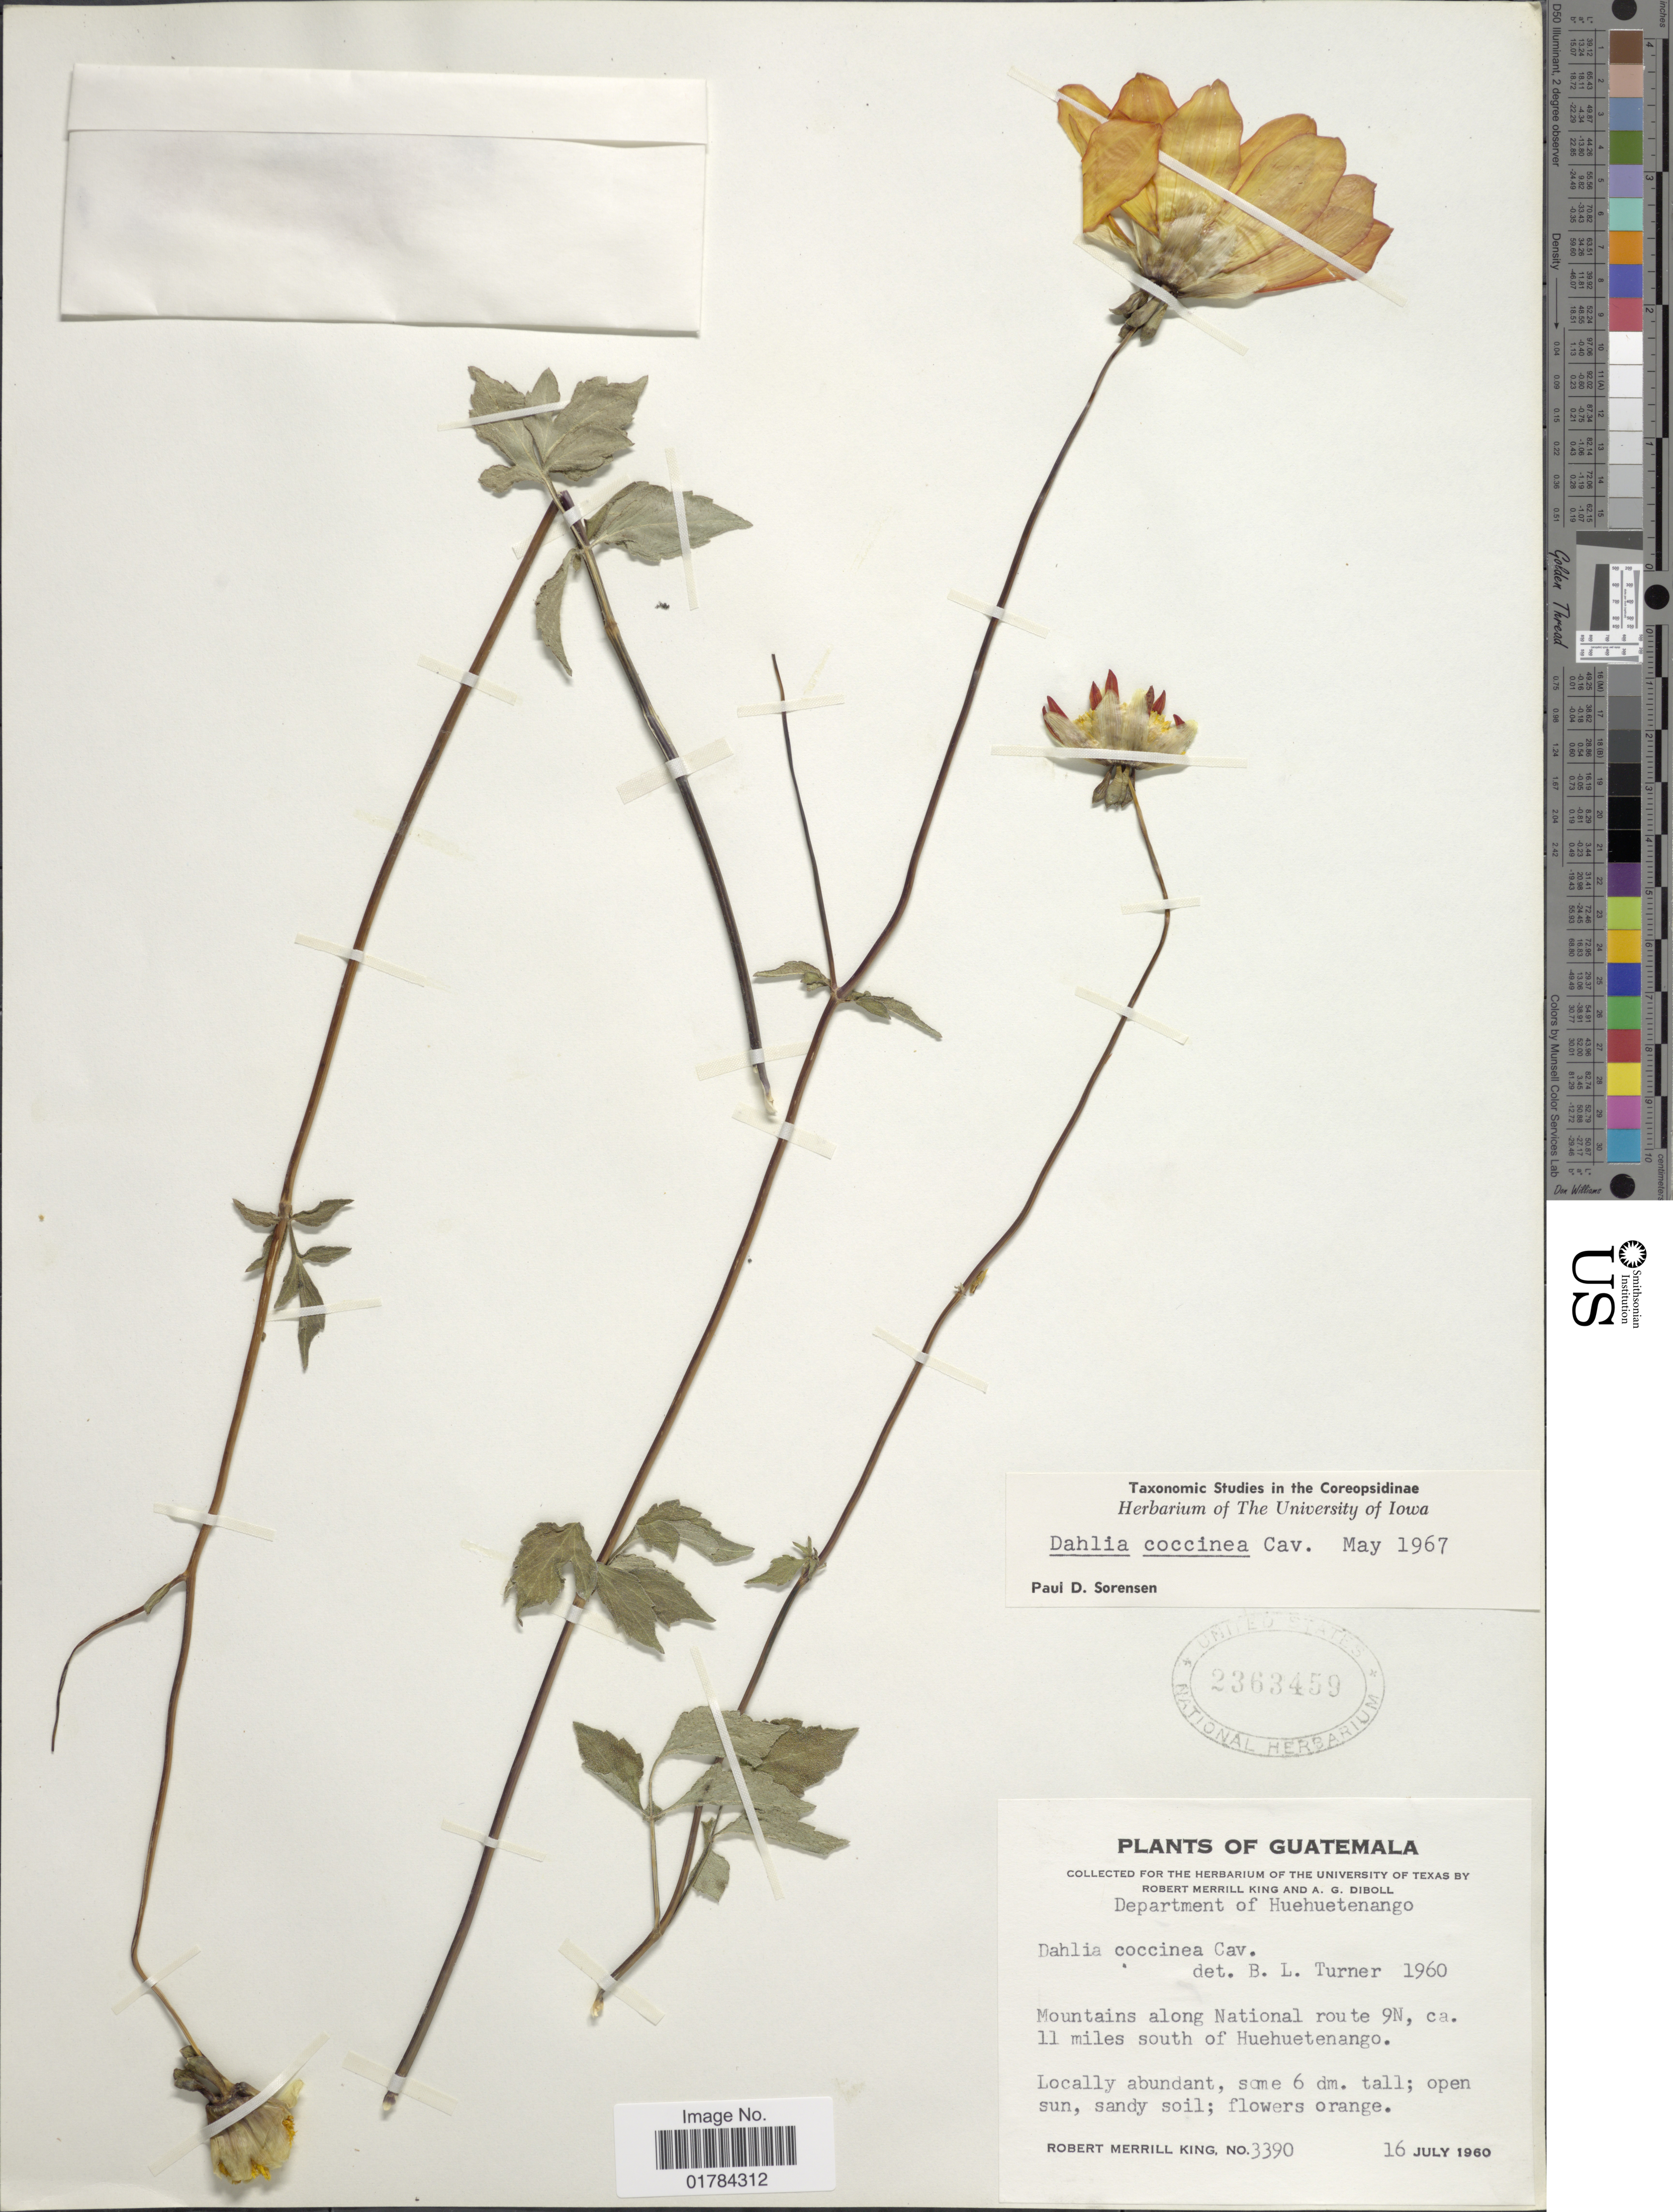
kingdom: Plantae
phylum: Tracheophyta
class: Magnoliopsida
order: Asterales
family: Asteraceae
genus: Dahlia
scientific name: Dahlia coccinea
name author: Cav.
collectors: R. M. King & A. Diboll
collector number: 3390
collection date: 1960-07-16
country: Guatemala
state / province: Huehuetenango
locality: Mountains along National route 9N, ca. 11 miles south of Huehuetenango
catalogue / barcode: US 2363459